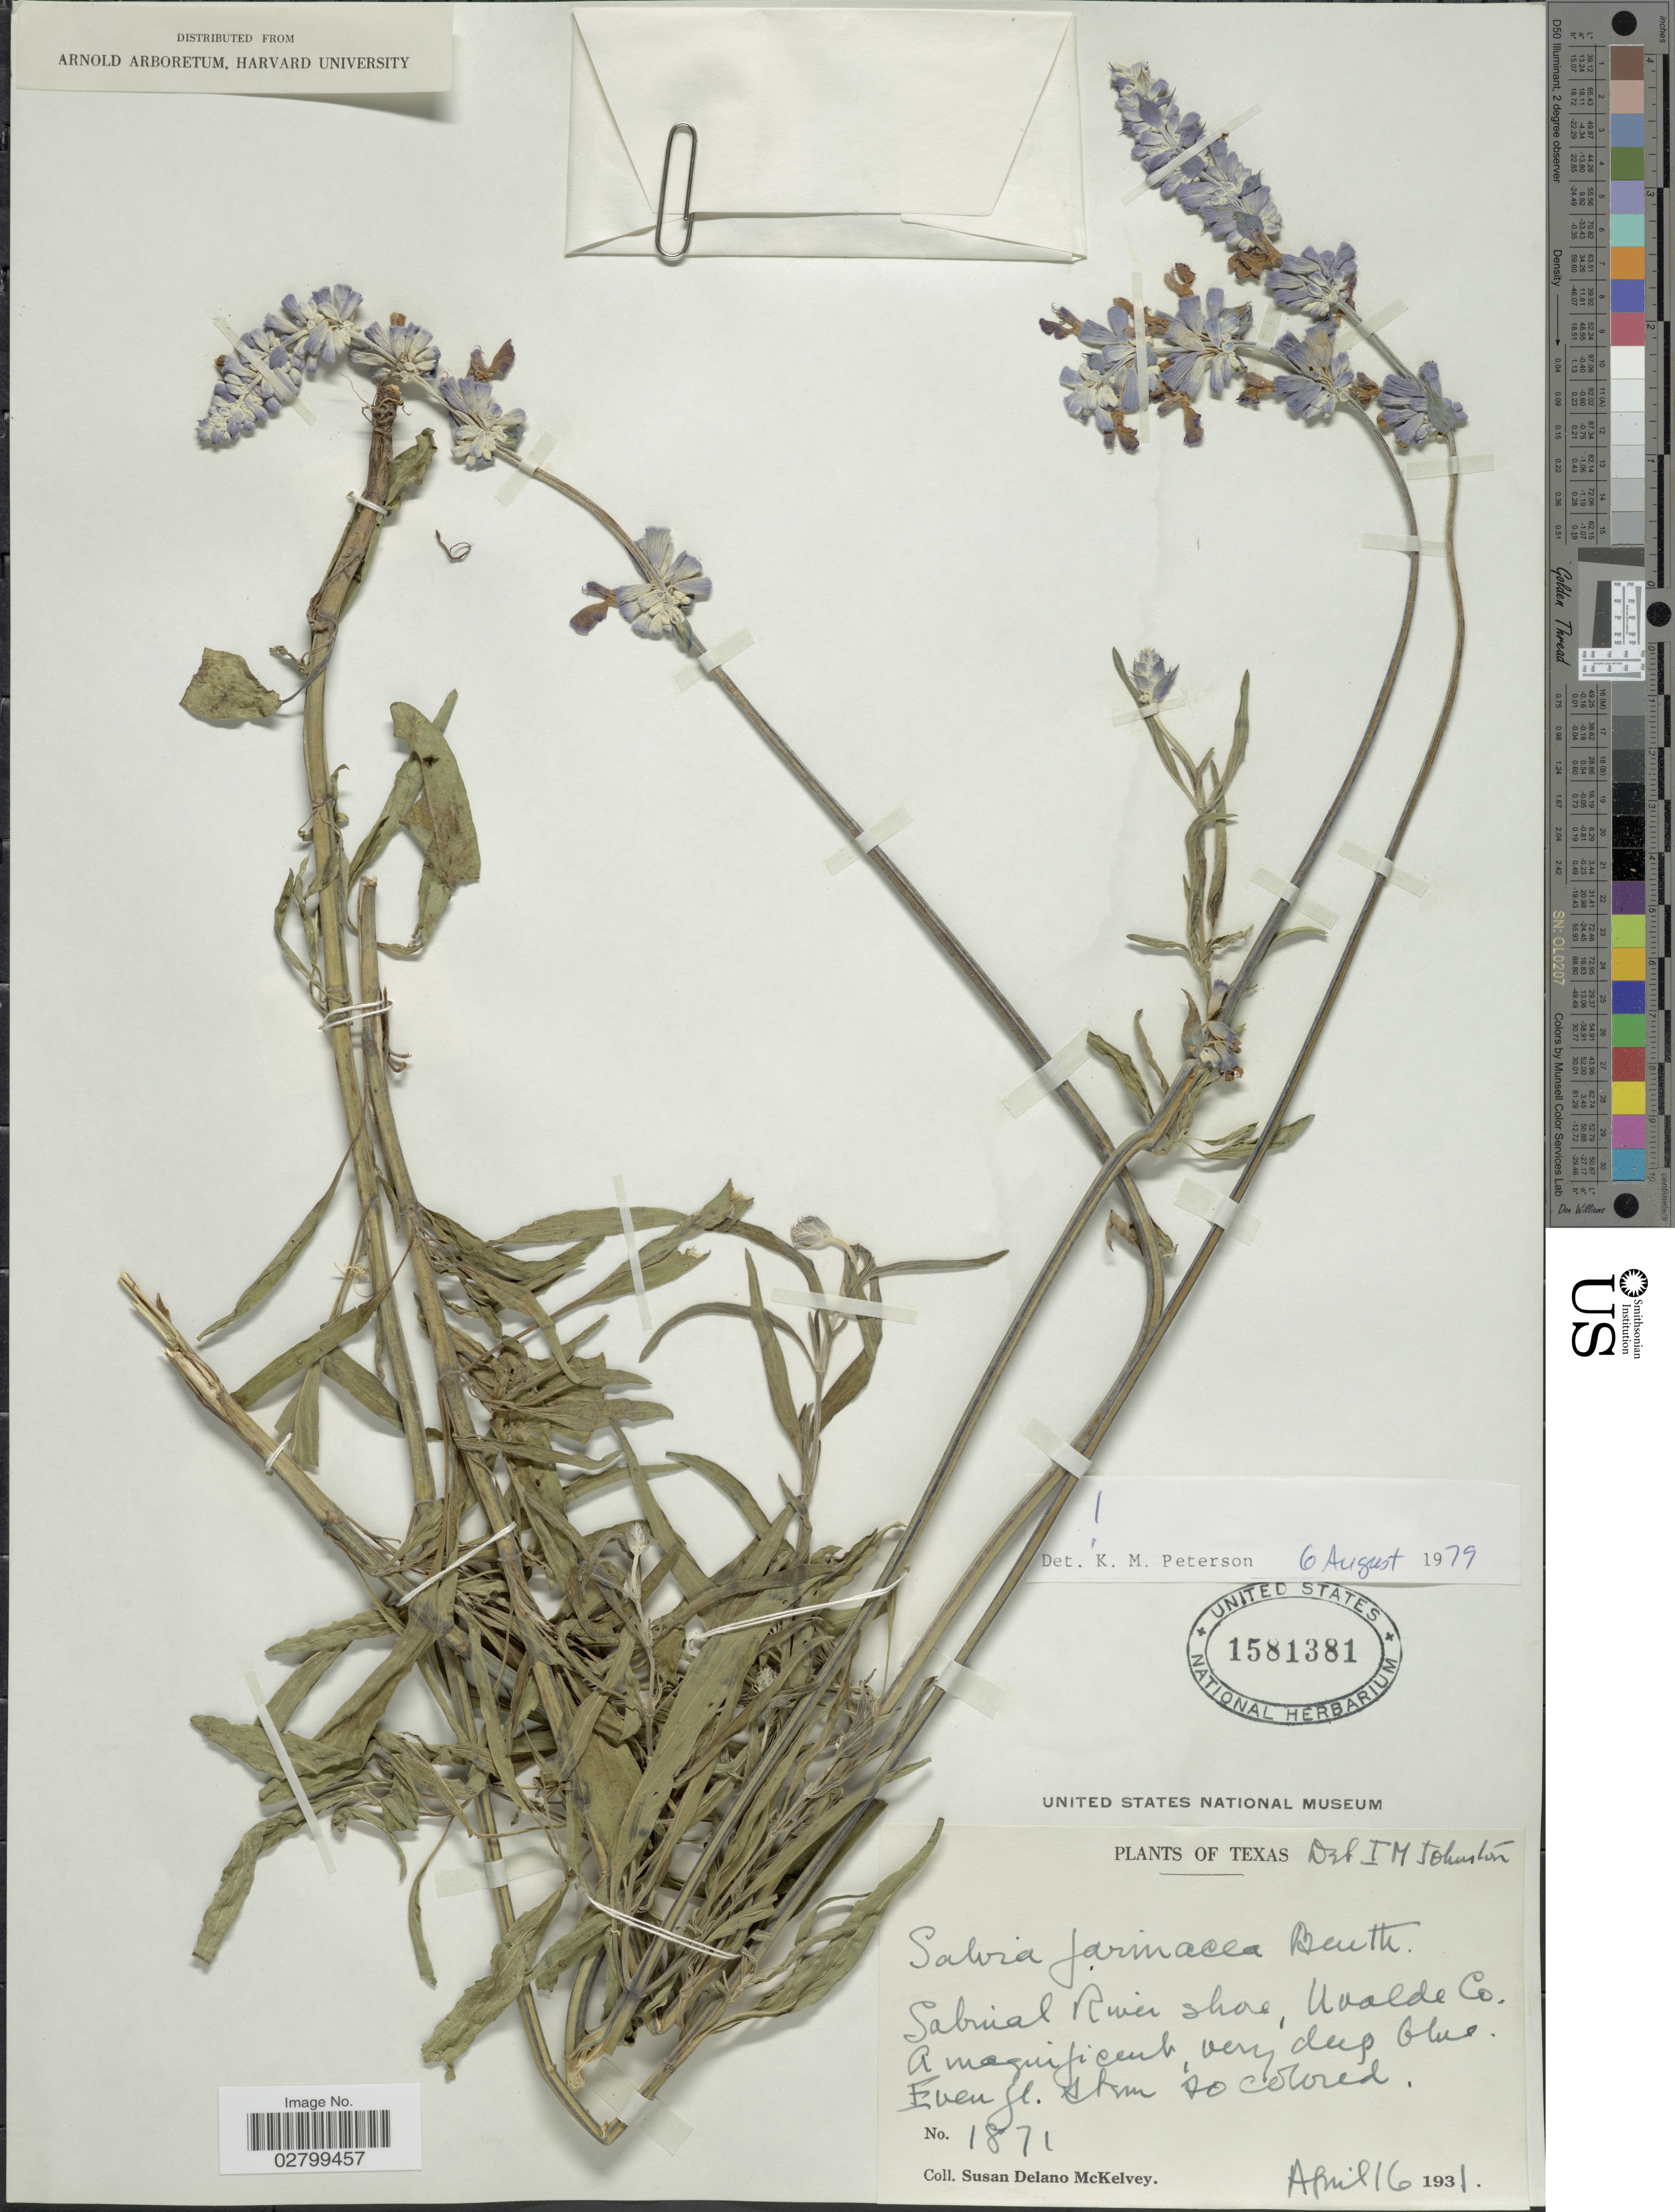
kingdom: Plantae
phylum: Tracheophyta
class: Magnoliopsida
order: Lamiales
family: Lamiaceae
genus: Salvia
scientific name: Salvia farinacea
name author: Benth.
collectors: S. A. McKelvey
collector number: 1871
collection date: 1931-04-16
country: United States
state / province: Texas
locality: Sabinal River shore, Uvalde Co.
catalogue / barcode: US 1581381